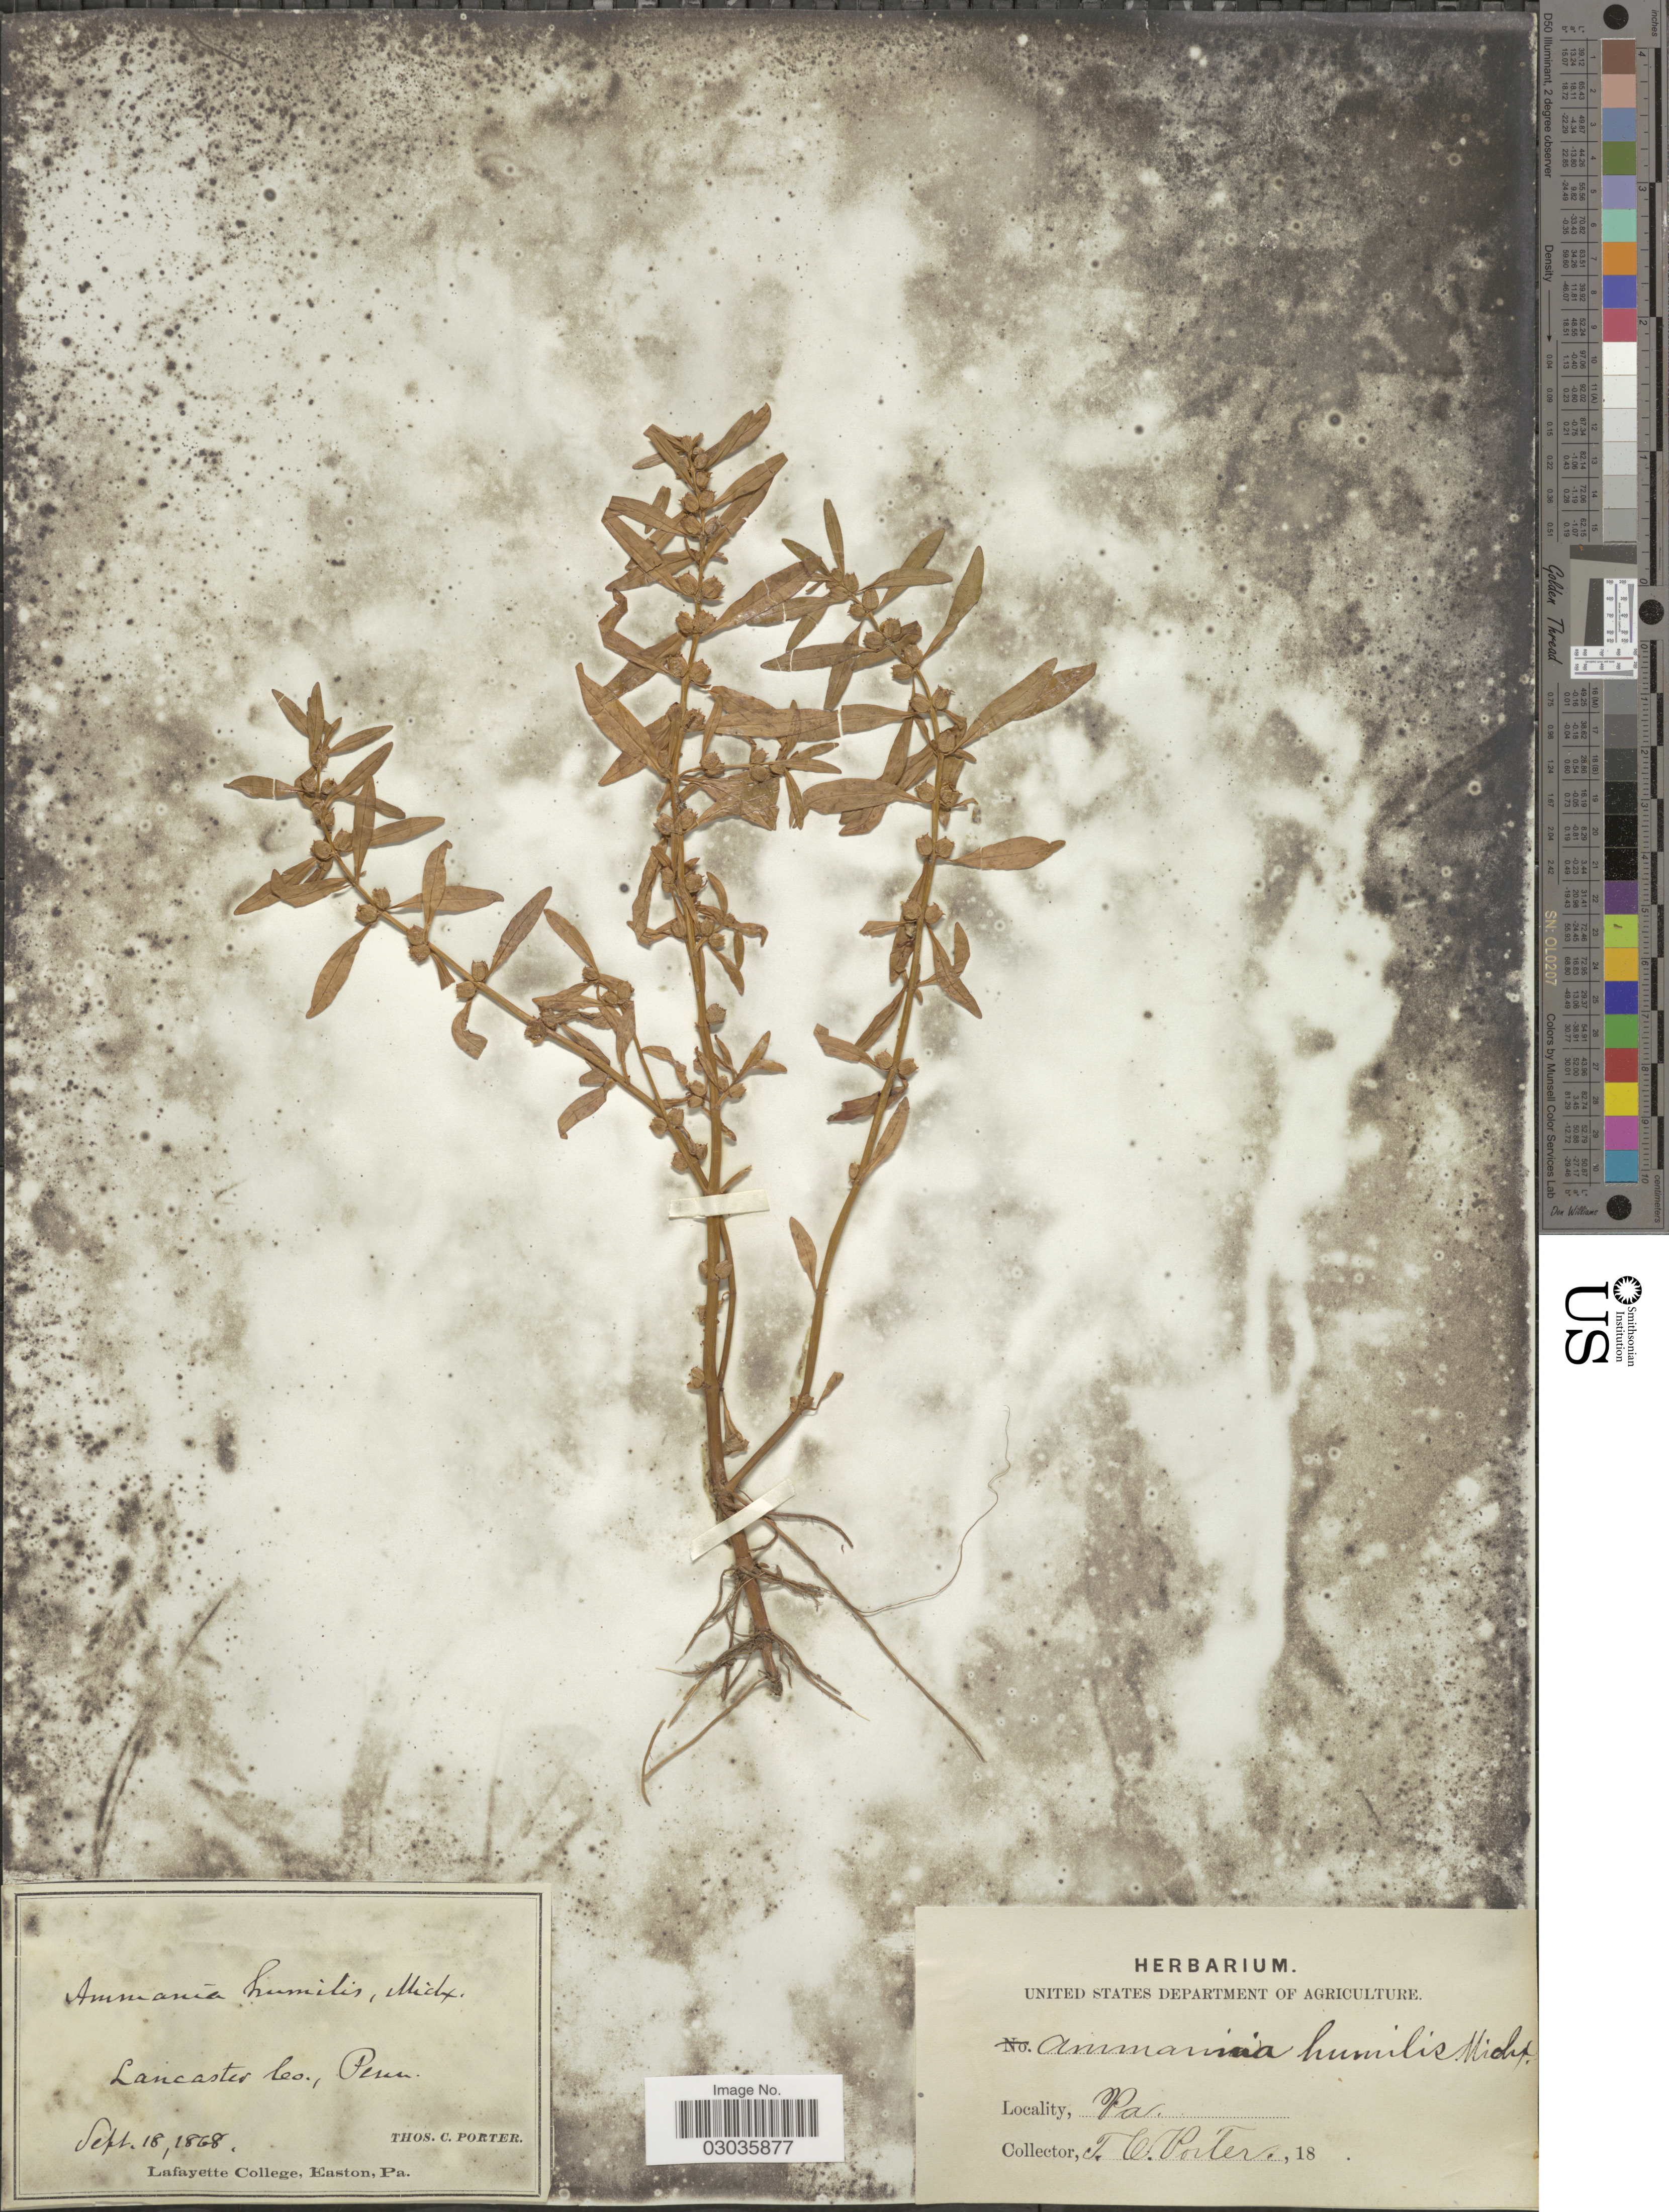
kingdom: Plantae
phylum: Tracheophyta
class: Magnoliopsida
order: Myrtales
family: Lythraceae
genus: Rotala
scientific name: Rotala ramosior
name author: (L.) Koehne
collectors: T. Porter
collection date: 1868-09-18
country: United States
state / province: Pennsylvania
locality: Lancaster Co., Penn.